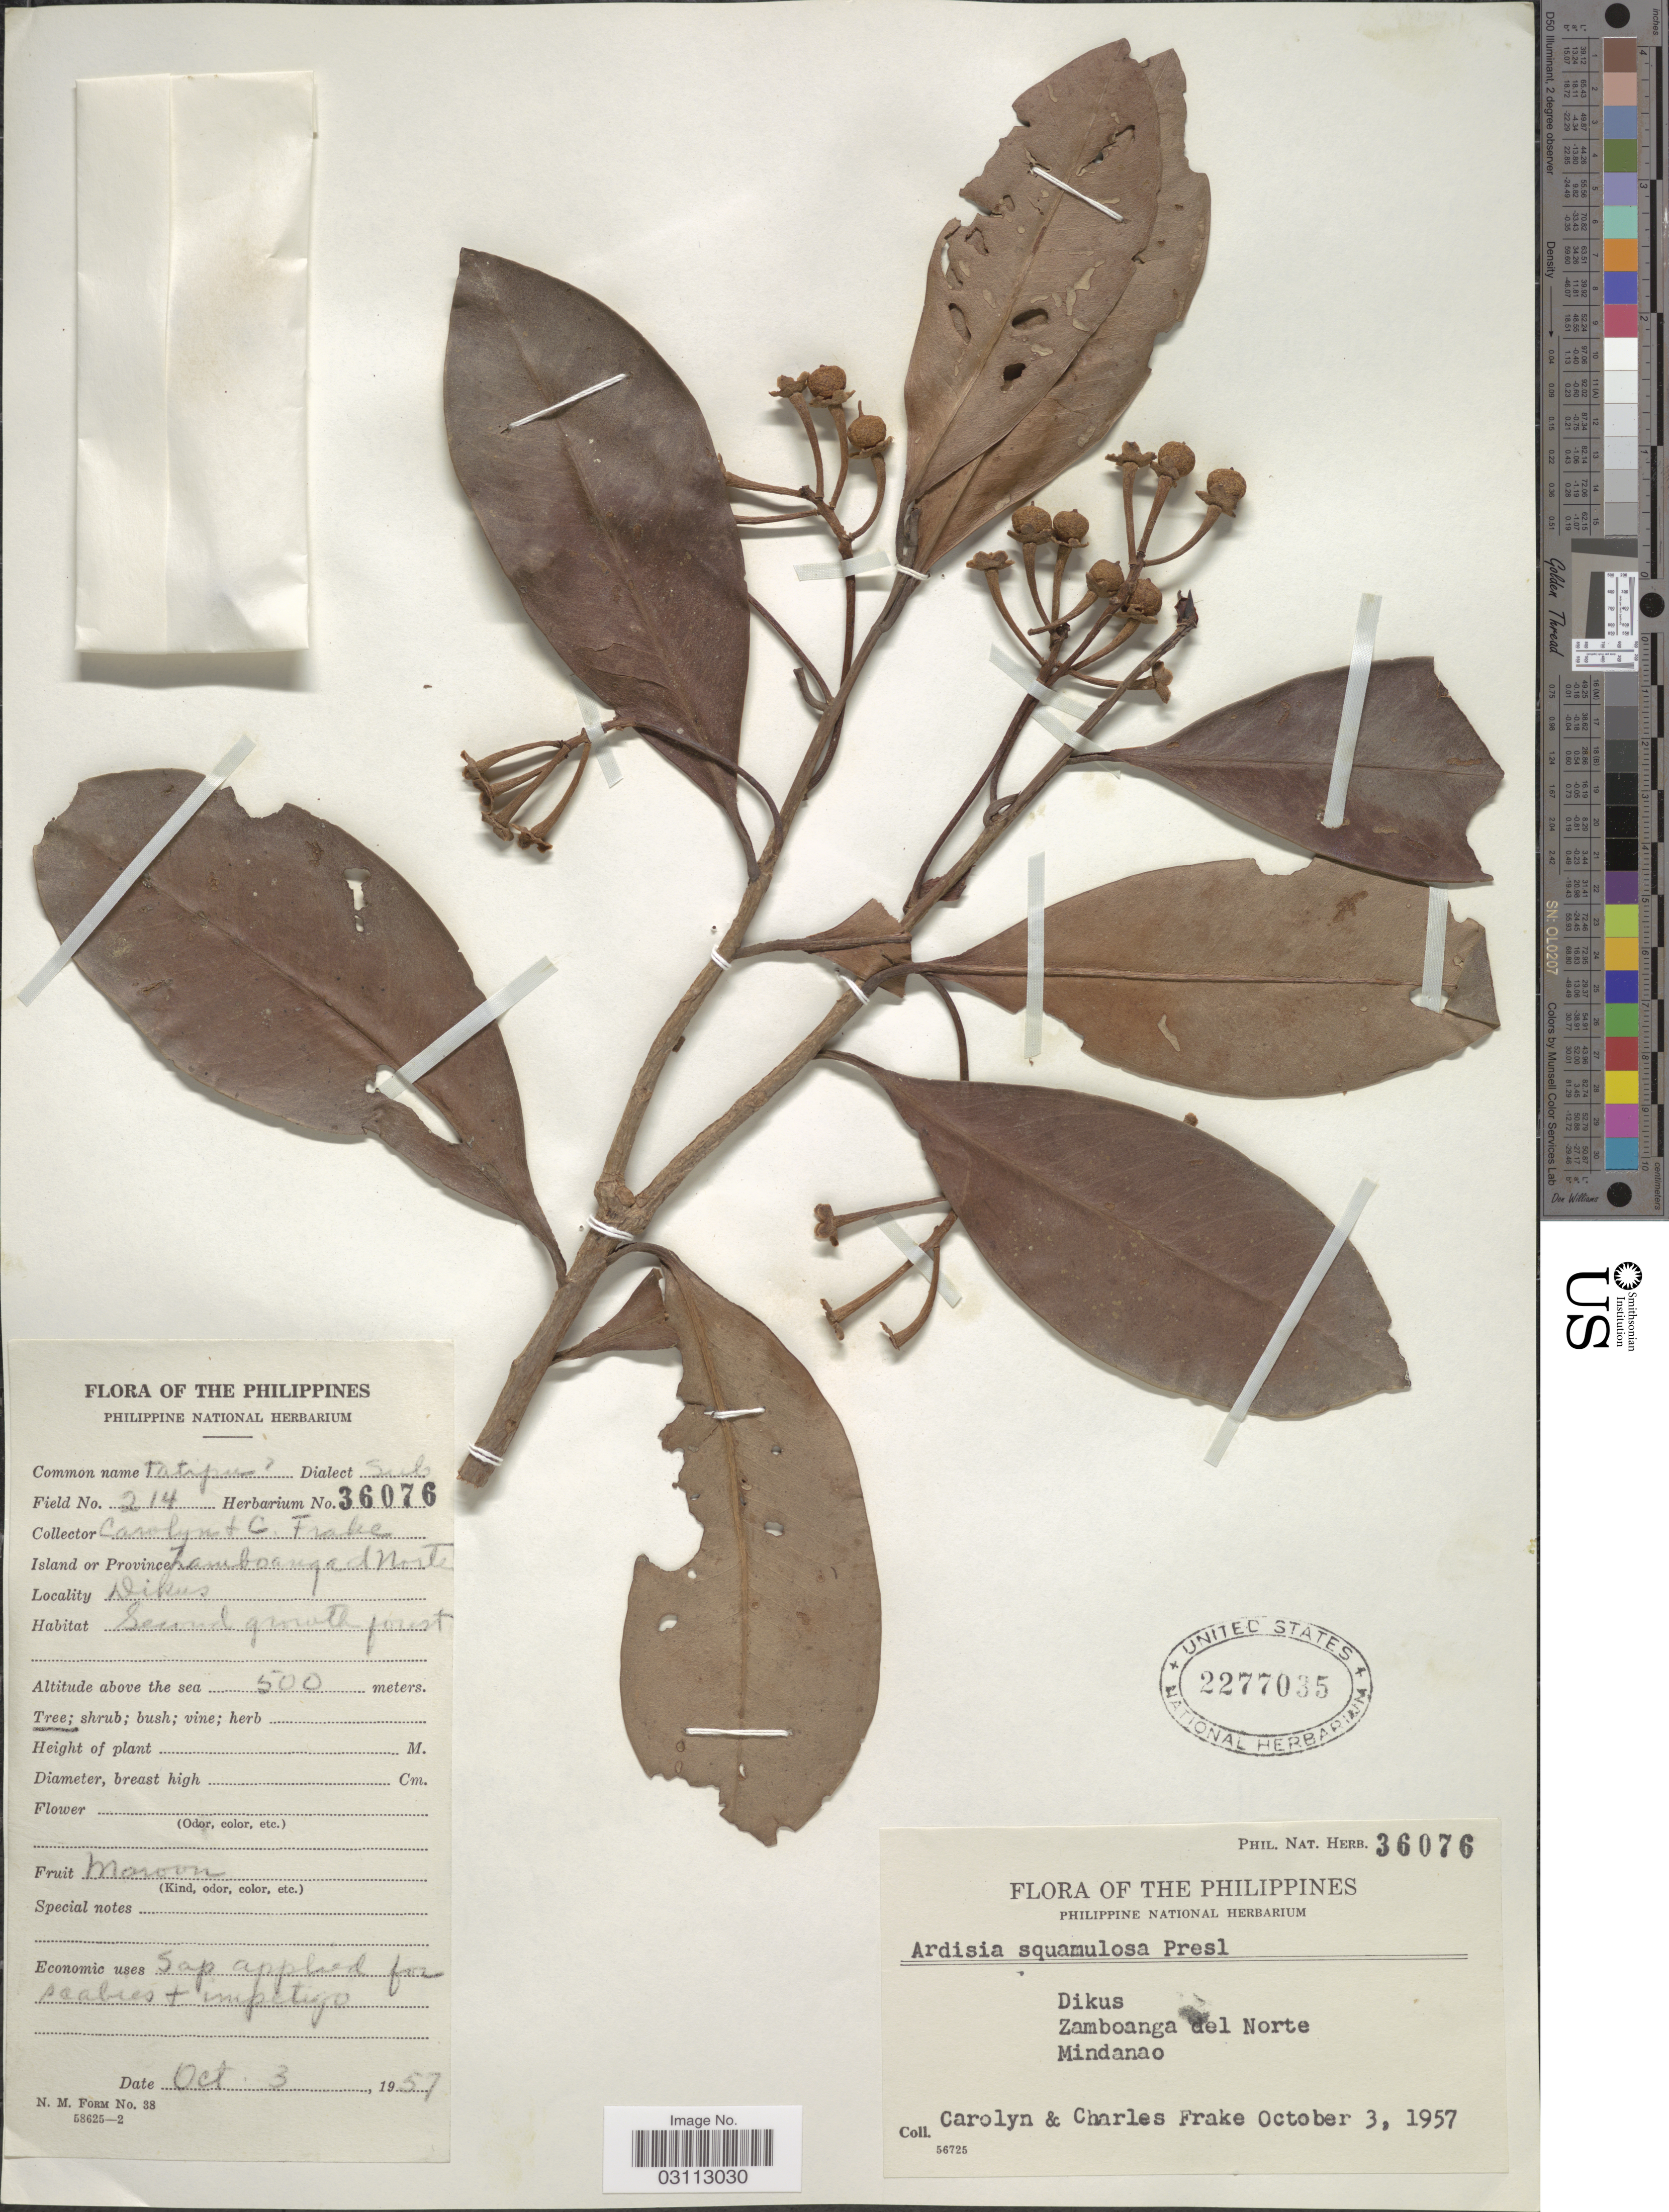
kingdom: Plantae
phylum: Tracheophyta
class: Magnoliopsida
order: Ericales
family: Primulaceae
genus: Ardisia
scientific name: Ardisia squamulosa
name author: C. Presl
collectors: C. M. Frake & C. O. Frake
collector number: Phil. Nat. Herb. 36076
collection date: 1957-10-03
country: Philippines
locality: Dikus. Zamboanga del Norte. Mindanao.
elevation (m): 500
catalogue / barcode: US 2277035